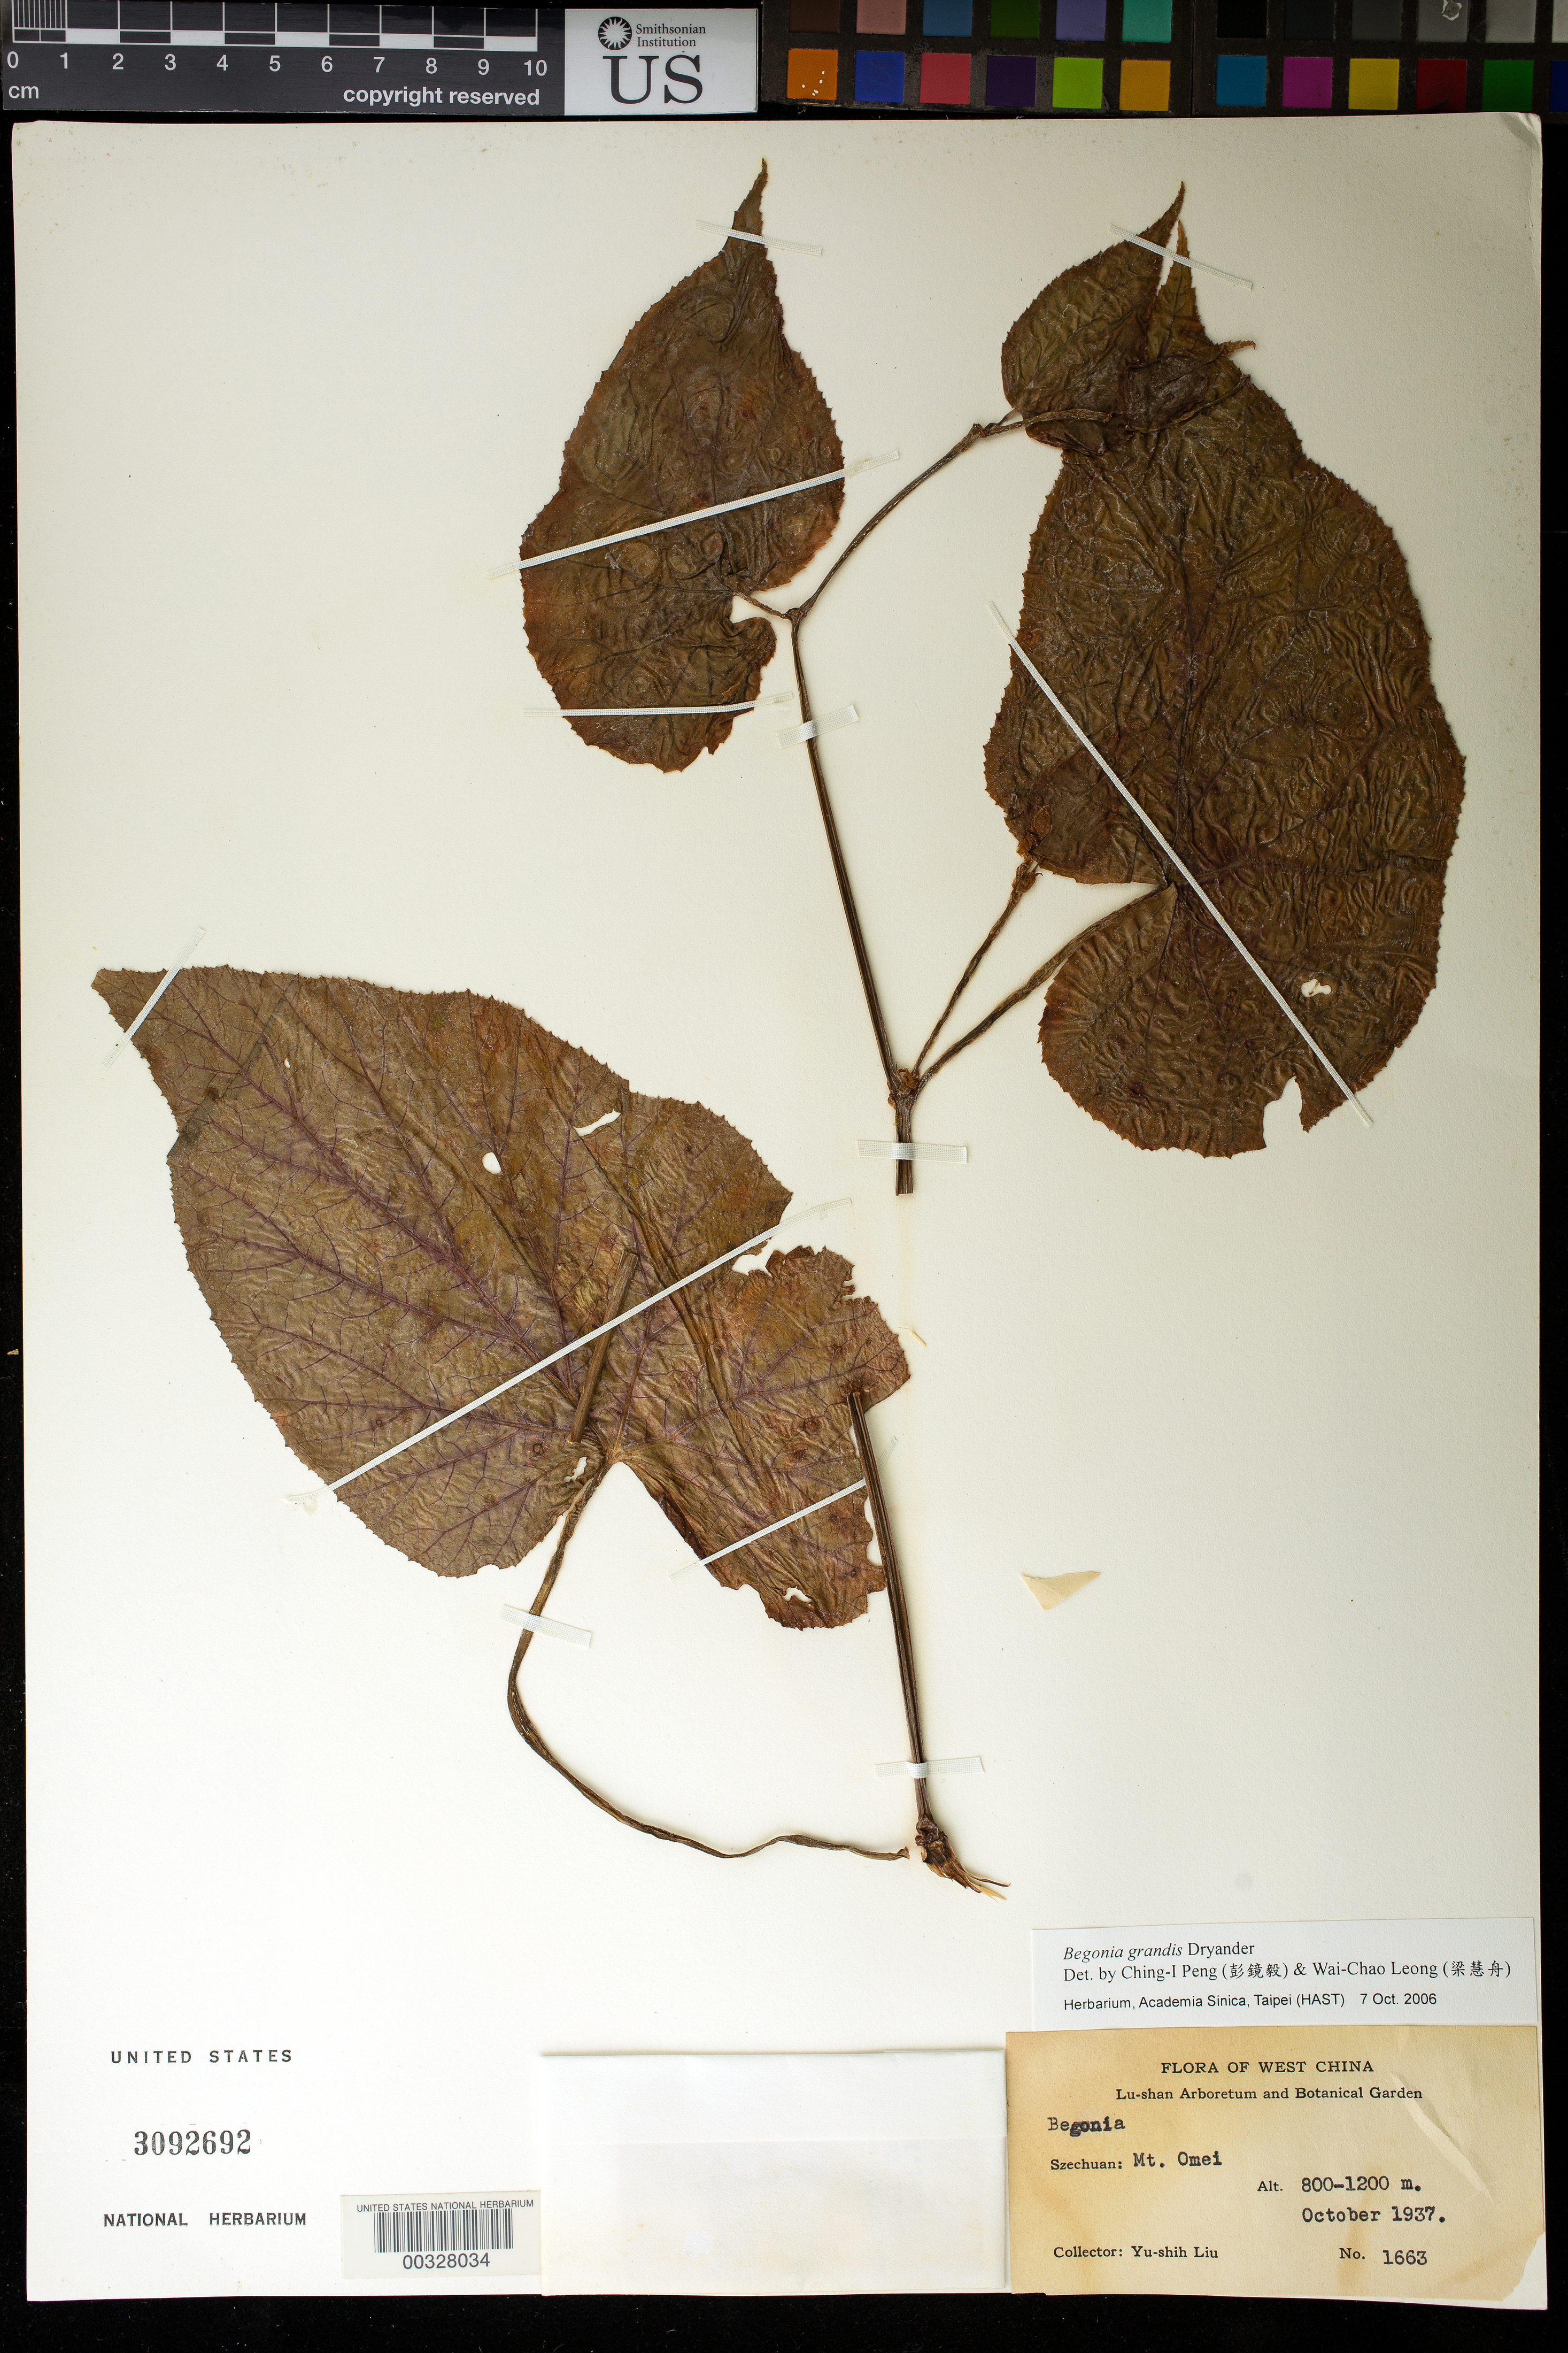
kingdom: Plantae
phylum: Tracheophyta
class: Magnoliopsida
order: Cucurbitales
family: Begoniaceae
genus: Begonia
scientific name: Begonia grandis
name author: Dryand.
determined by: Peng, Ching-I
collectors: Y.-S. Liu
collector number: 1663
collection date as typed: Oct 1937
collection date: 1937-10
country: China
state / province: Sichuan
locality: Mt. omei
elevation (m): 800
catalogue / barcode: US 3092692